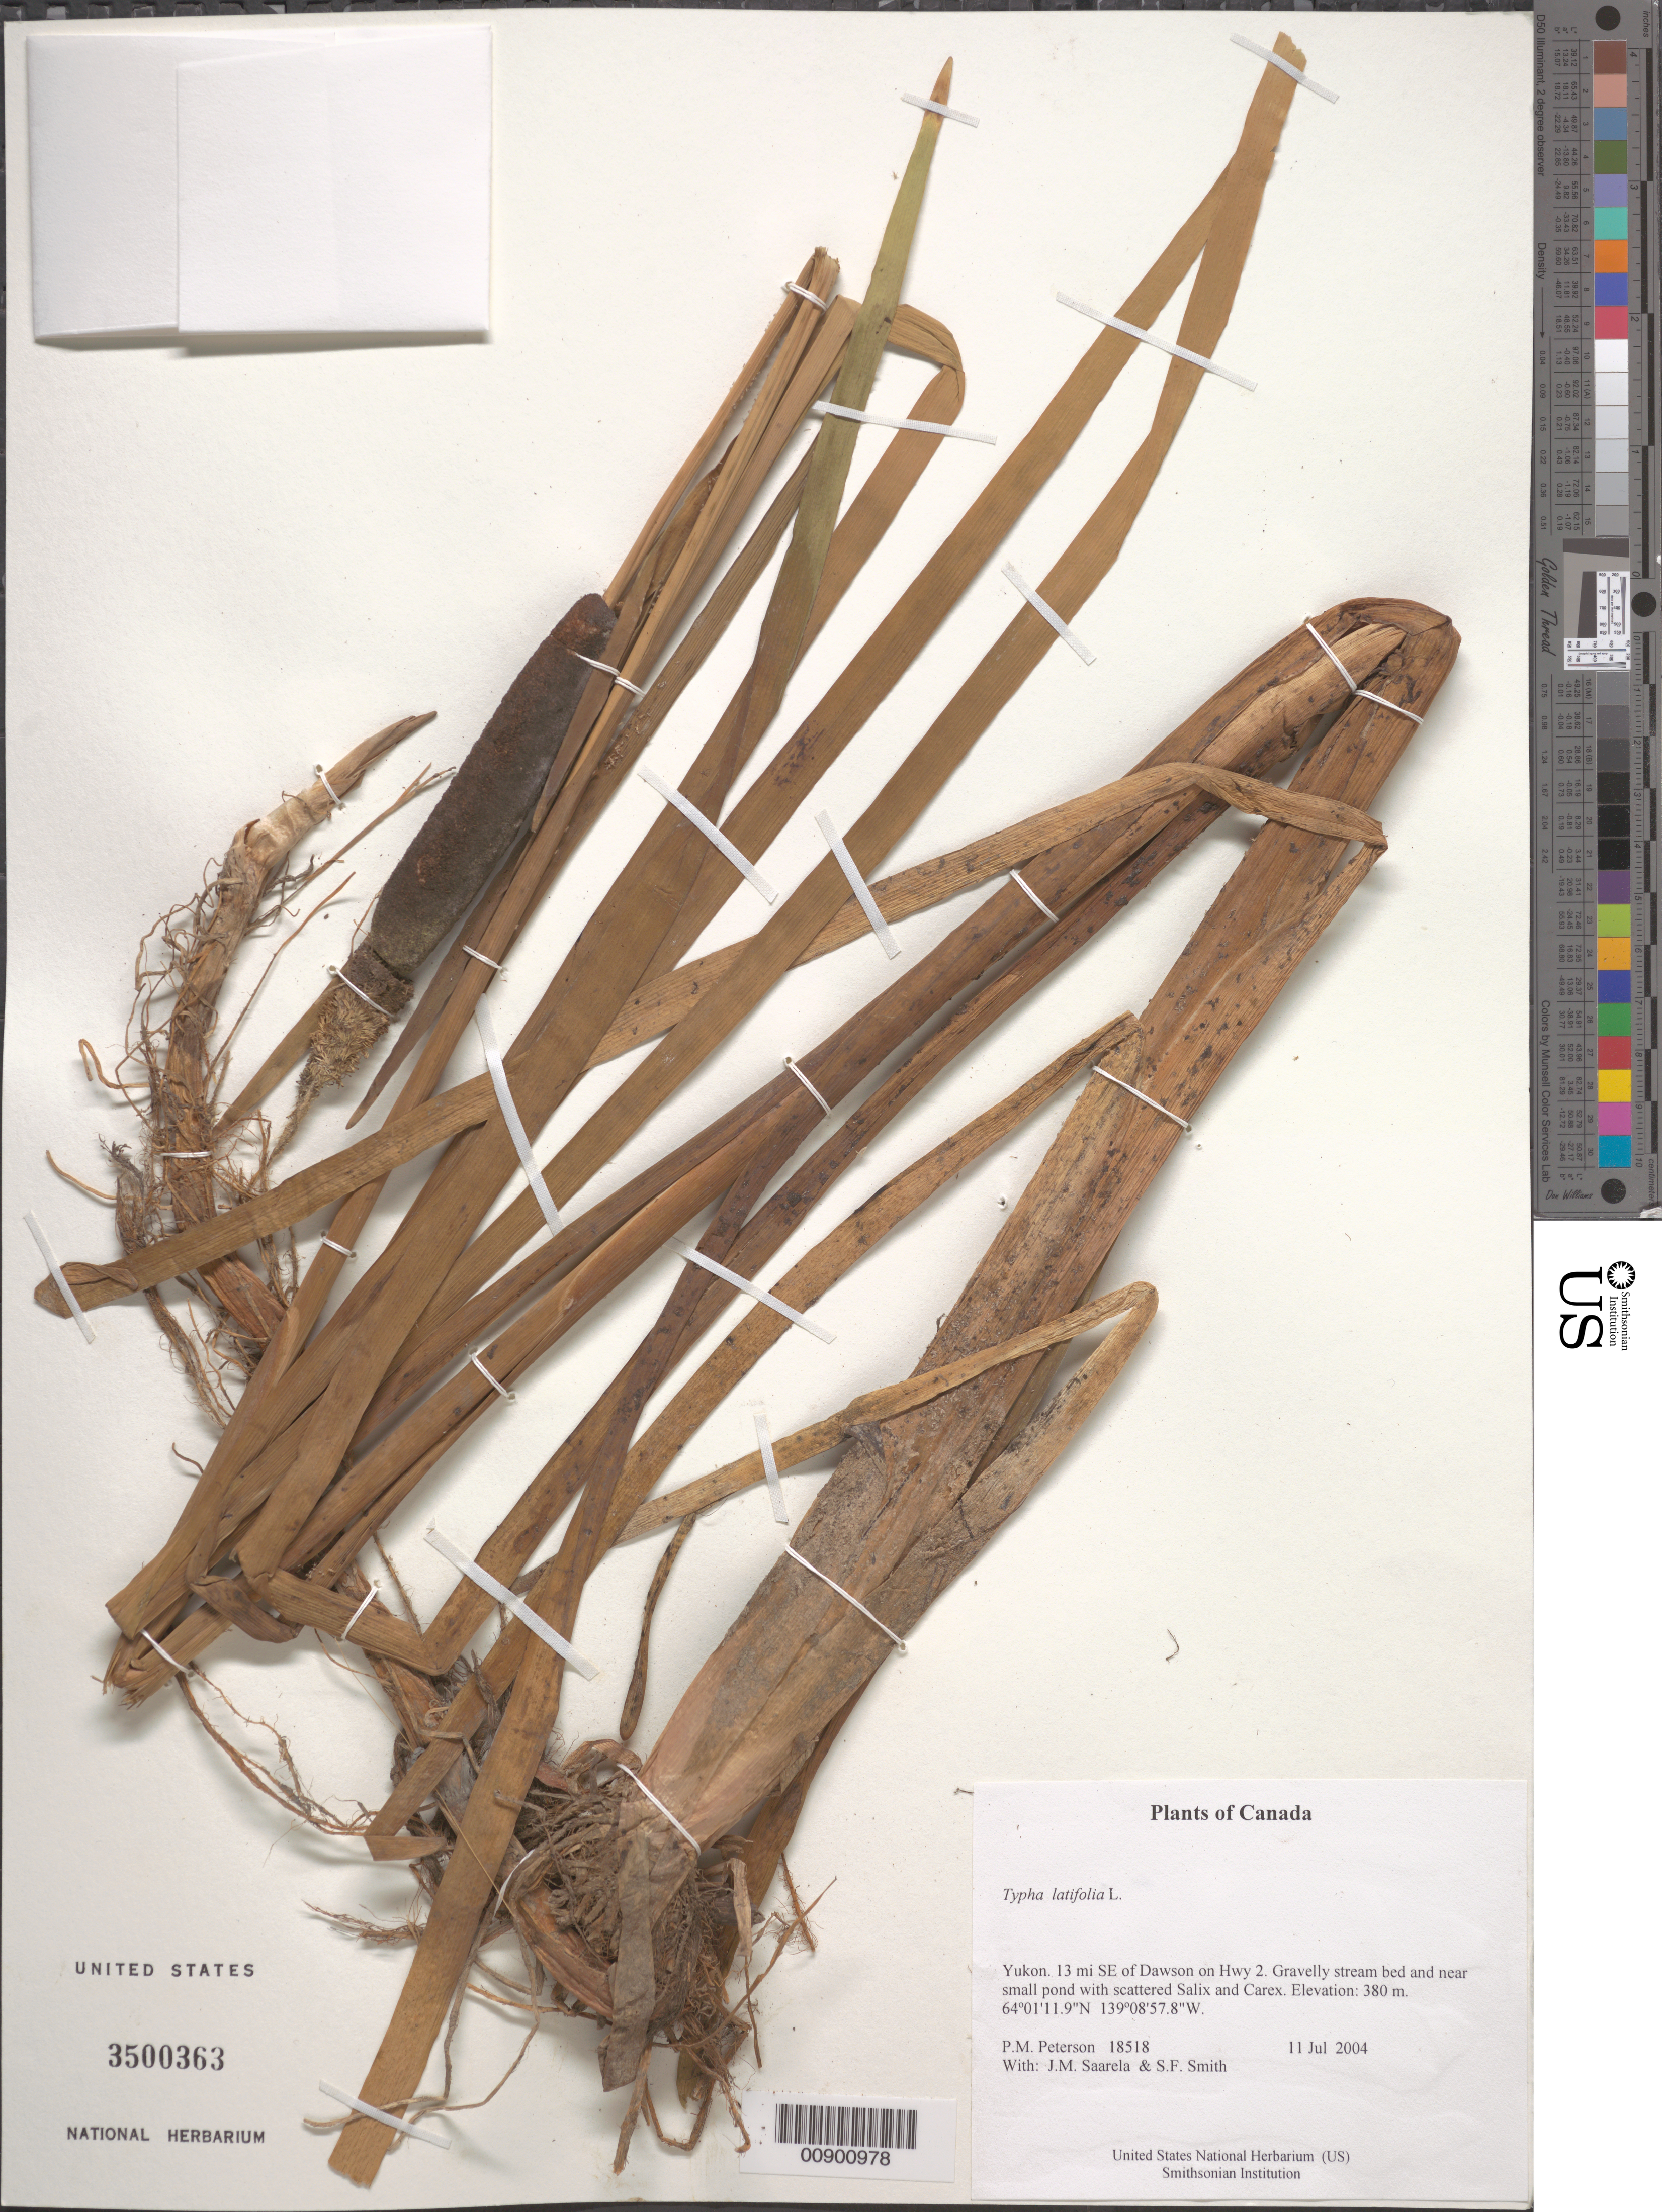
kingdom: Plantae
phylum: Tracheophyta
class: Liliopsida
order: Poales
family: Typhaceae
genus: Typha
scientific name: Typha latifolia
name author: L.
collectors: P. M. Peterson, J. Saarela & S.F. Smith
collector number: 18518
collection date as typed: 11 Jul 2004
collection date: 2004-07-11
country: Canada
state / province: Yukon Territory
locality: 13 mi SE of Dawson on Hwy 2. Gravelly stream bed and near small pond with scattered Salix and Carex.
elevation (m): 380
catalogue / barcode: US 3500363